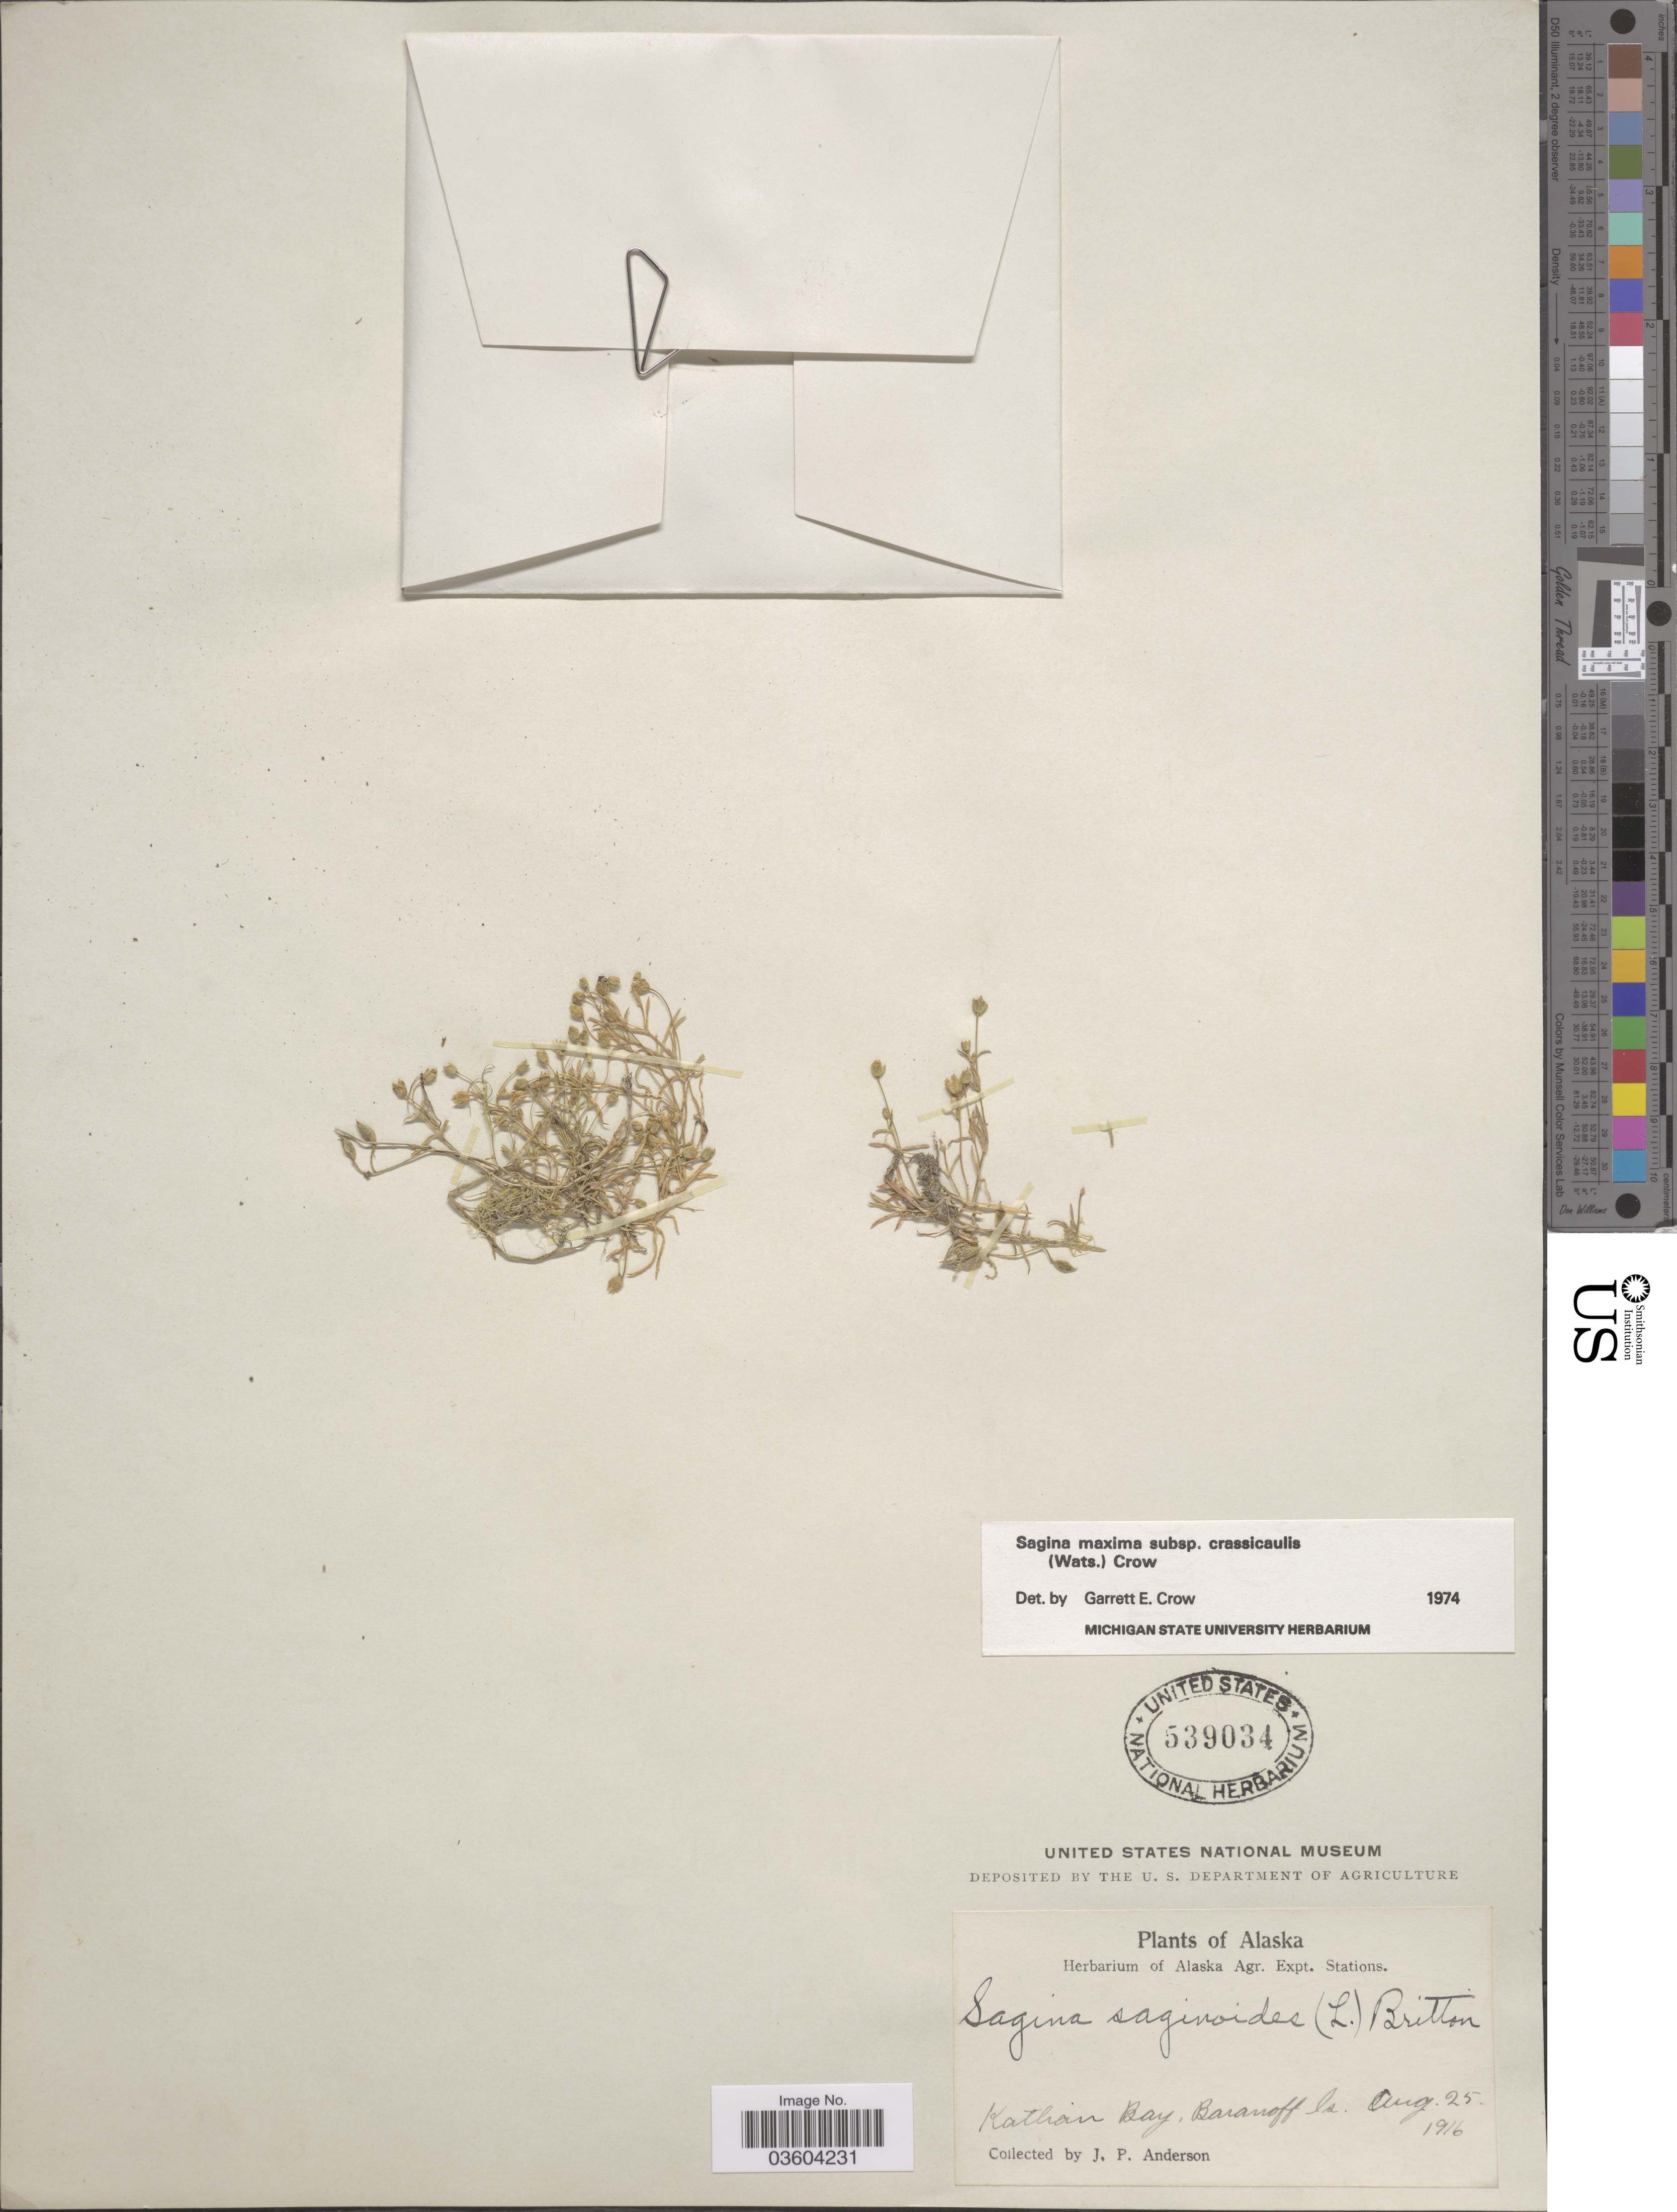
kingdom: Plantae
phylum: Tracheophyta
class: Magnoliopsida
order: Caryophyllales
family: Caryophyllaceae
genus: Sagina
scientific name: Sagina maxima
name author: A. Gray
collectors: J. P. Anderson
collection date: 1916-08-25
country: United States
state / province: Alaska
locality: Kathrin Bay, Baranoff Is.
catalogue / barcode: US 539034